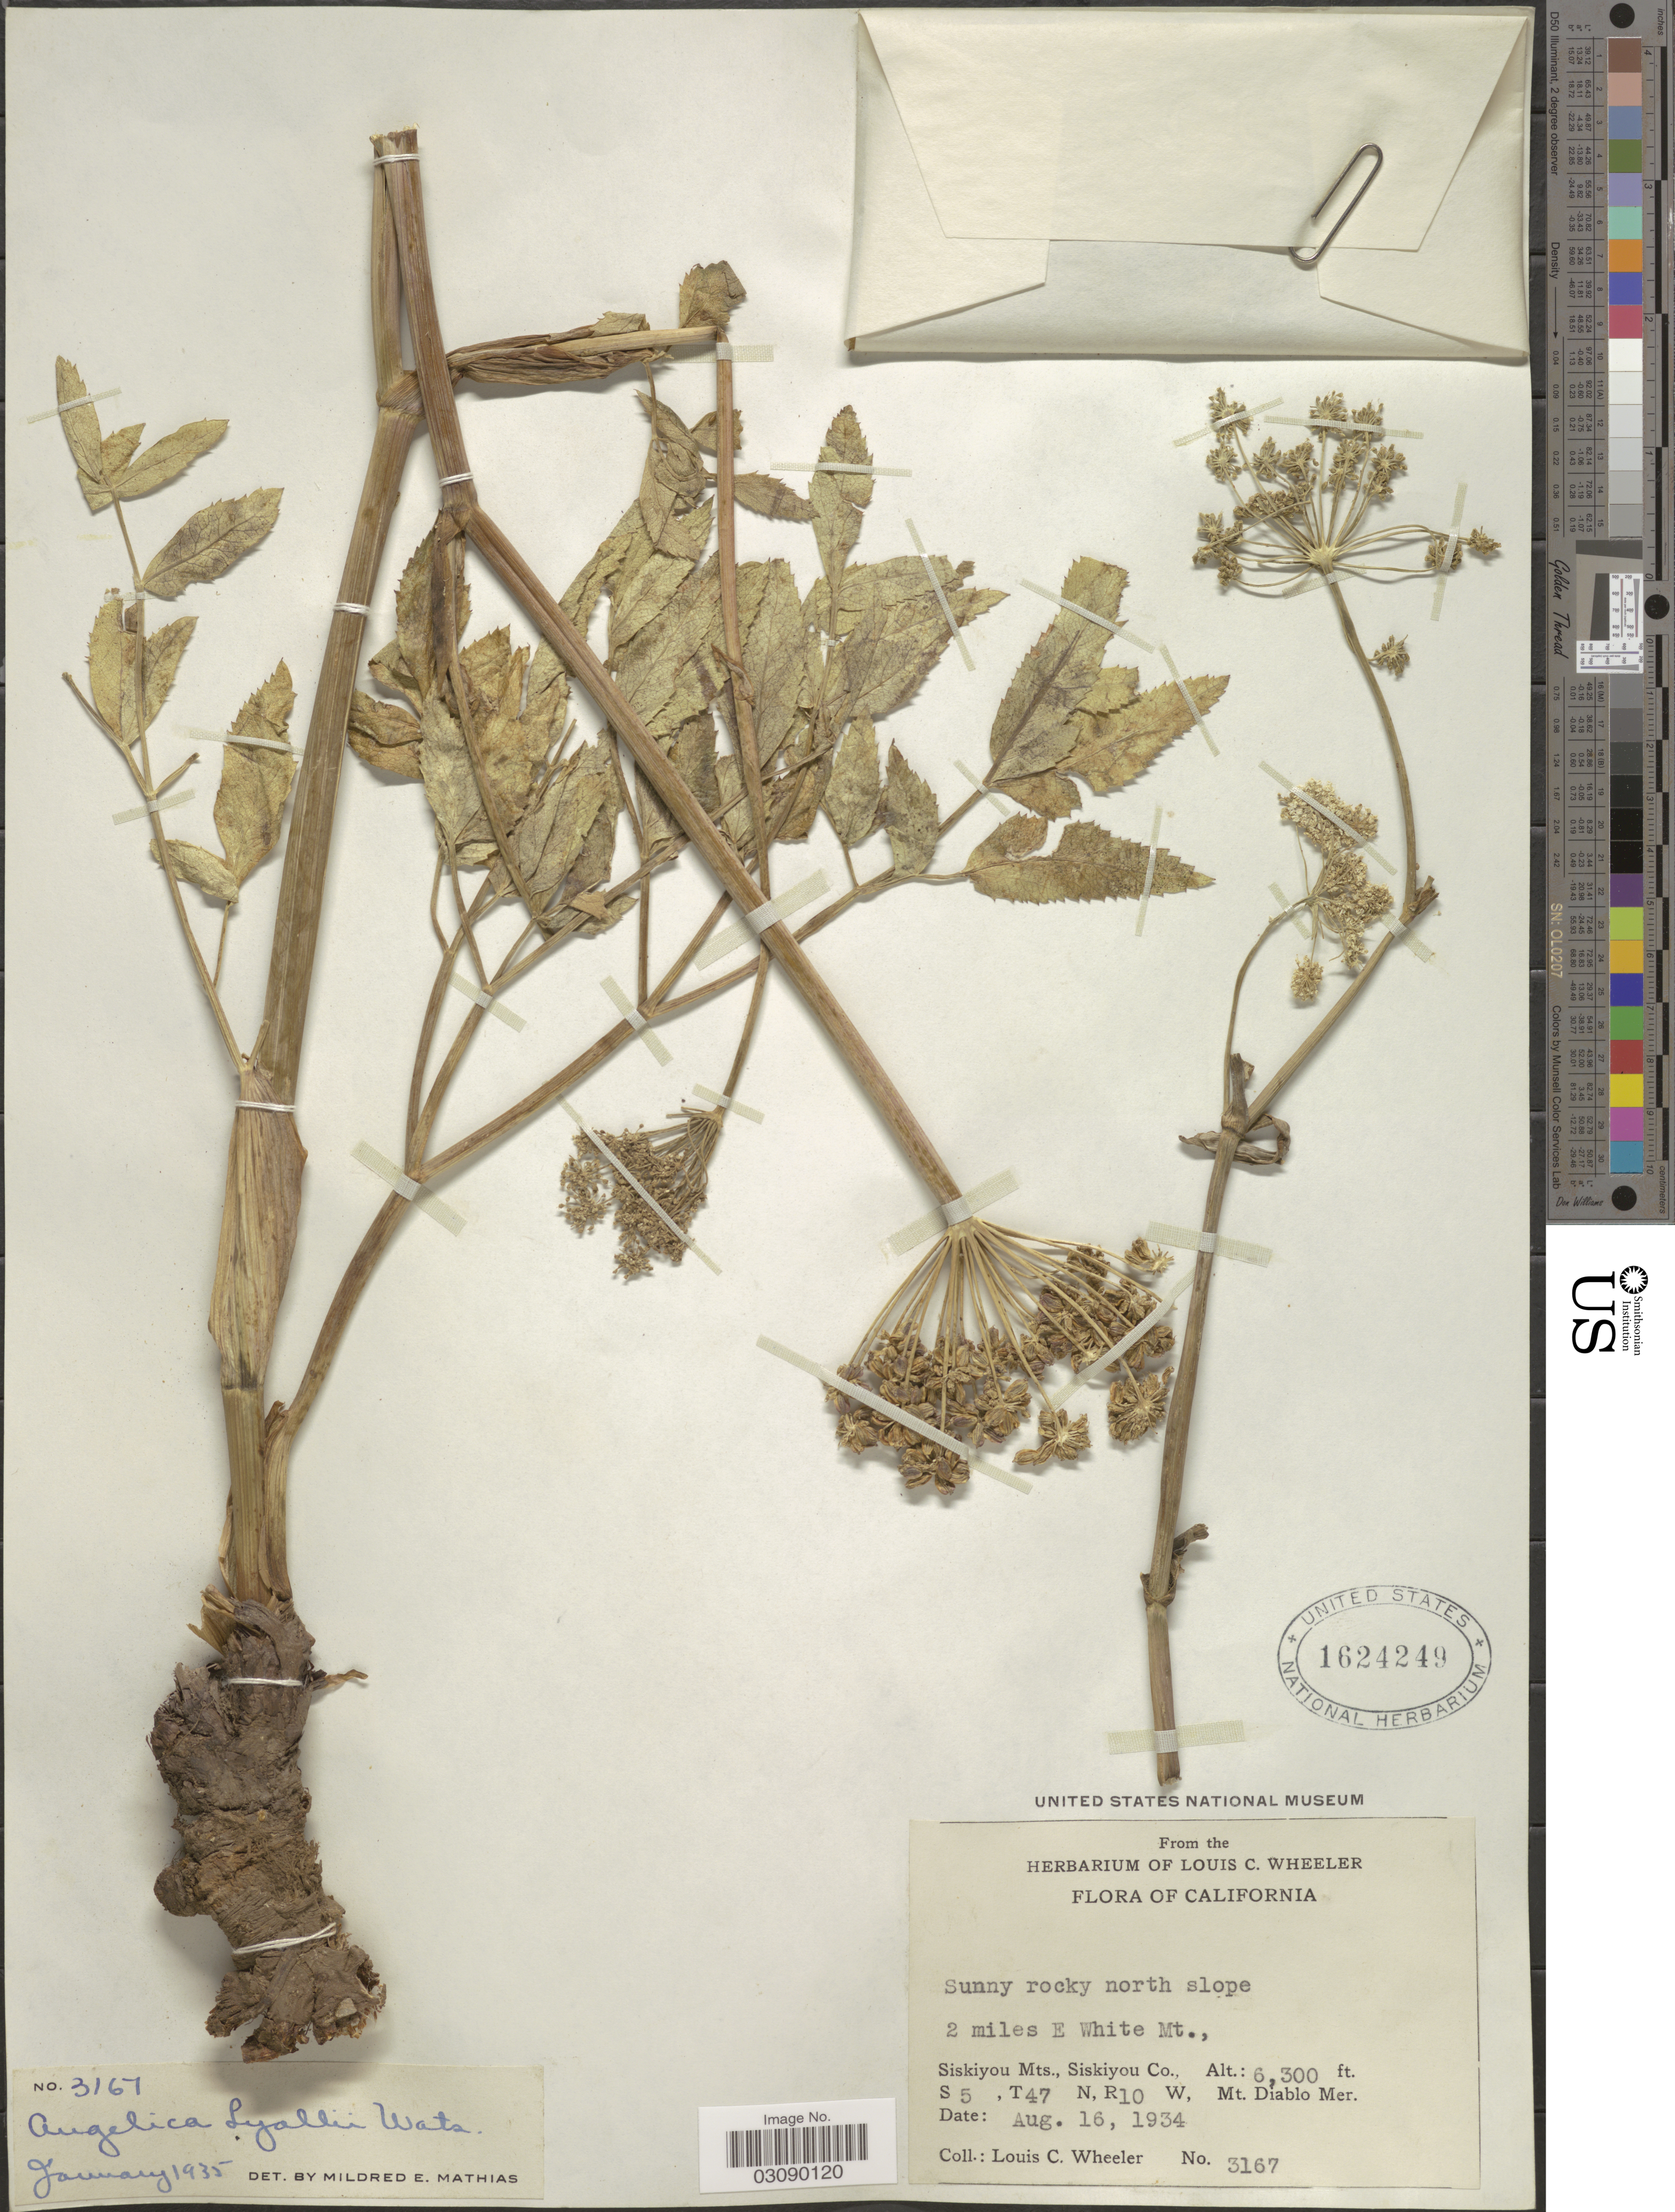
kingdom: Plantae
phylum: Tracheophyta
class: Magnoliopsida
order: Apiales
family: Apiaceae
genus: Angelica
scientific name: Angelica arguta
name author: Nutt.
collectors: L. C. Wheeler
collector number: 3167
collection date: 1934-08-16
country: United States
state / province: California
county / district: Siskiyou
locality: North slope 2 miles E White Mt., Siskiyou Mts., Siskiyou Co. S 5, T 47 N, R10W, Mt. Diablo Mer.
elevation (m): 1920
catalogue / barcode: US 1624249